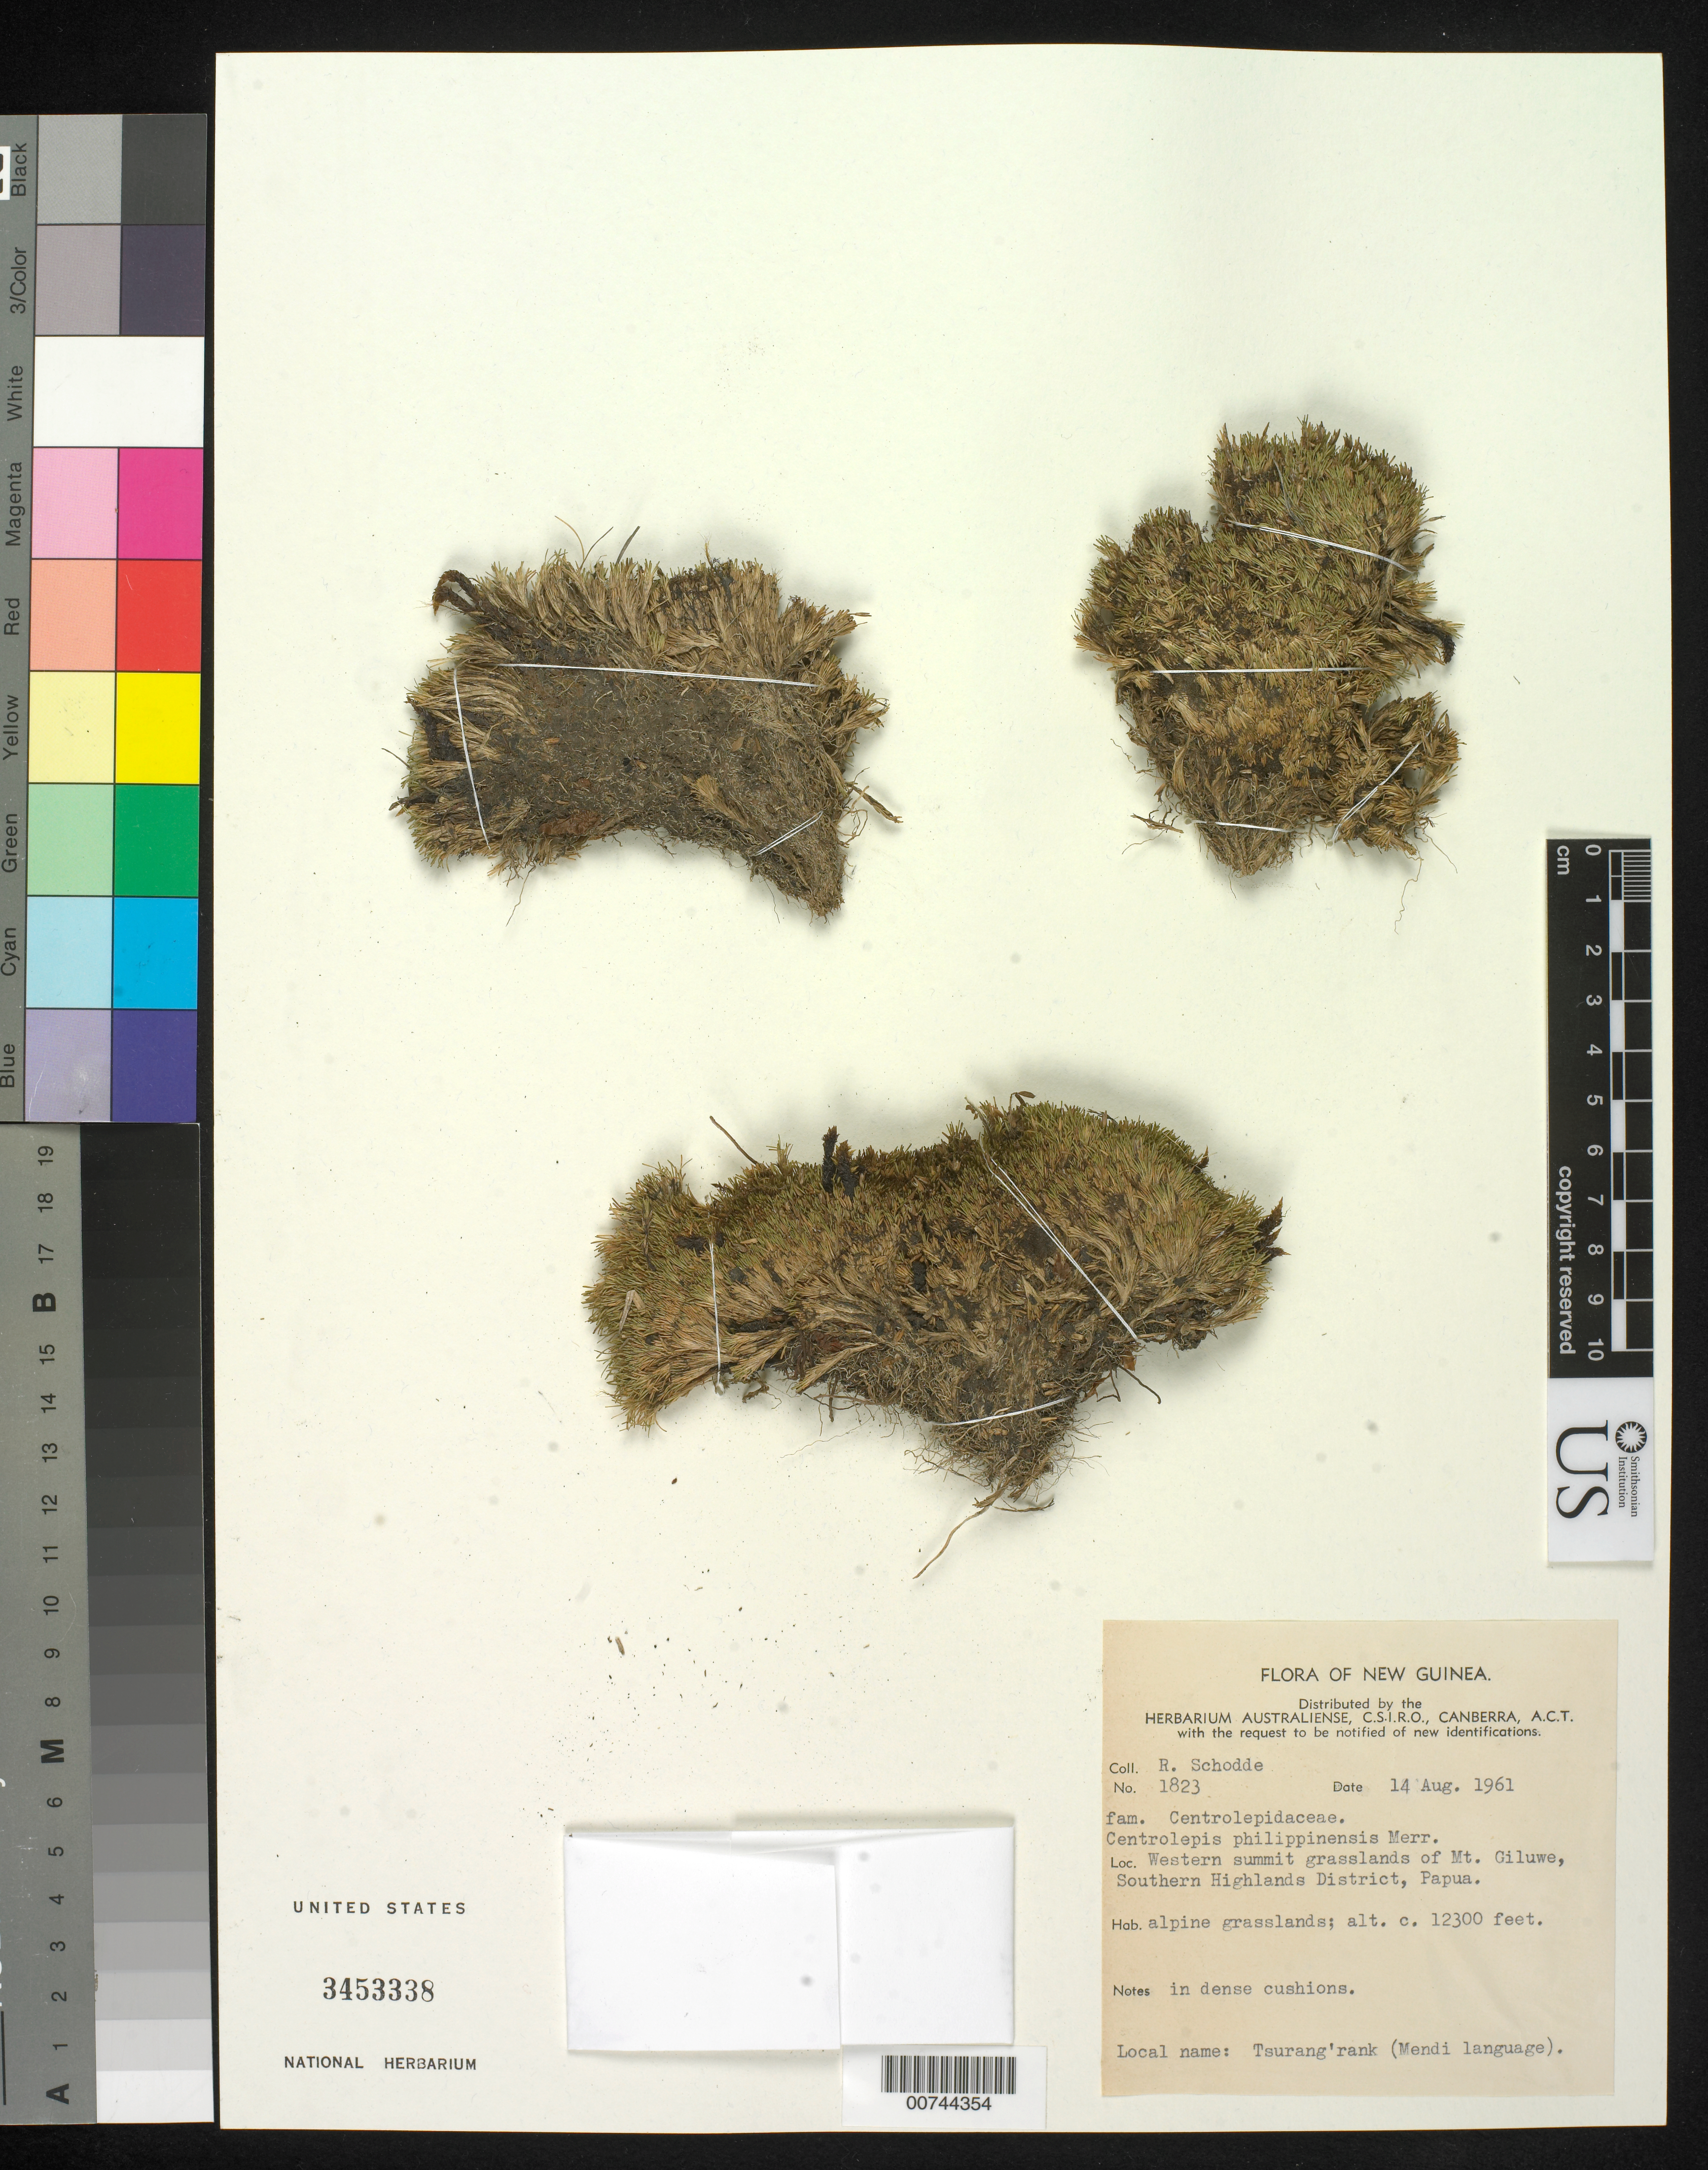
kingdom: Plantae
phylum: Tracheophyta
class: Liliopsida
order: Poales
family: Restionaceae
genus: Centrolepis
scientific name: Centrolepis philippinensis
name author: Merr.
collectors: R. Schodde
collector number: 1823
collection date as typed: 14 Aug 1961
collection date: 1961-08-14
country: Papua New Guinea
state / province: Southern Highlands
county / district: Mendi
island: New Guinea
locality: Mt. Giluwe.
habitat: alpine grasslands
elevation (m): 3749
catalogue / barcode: US 3453338